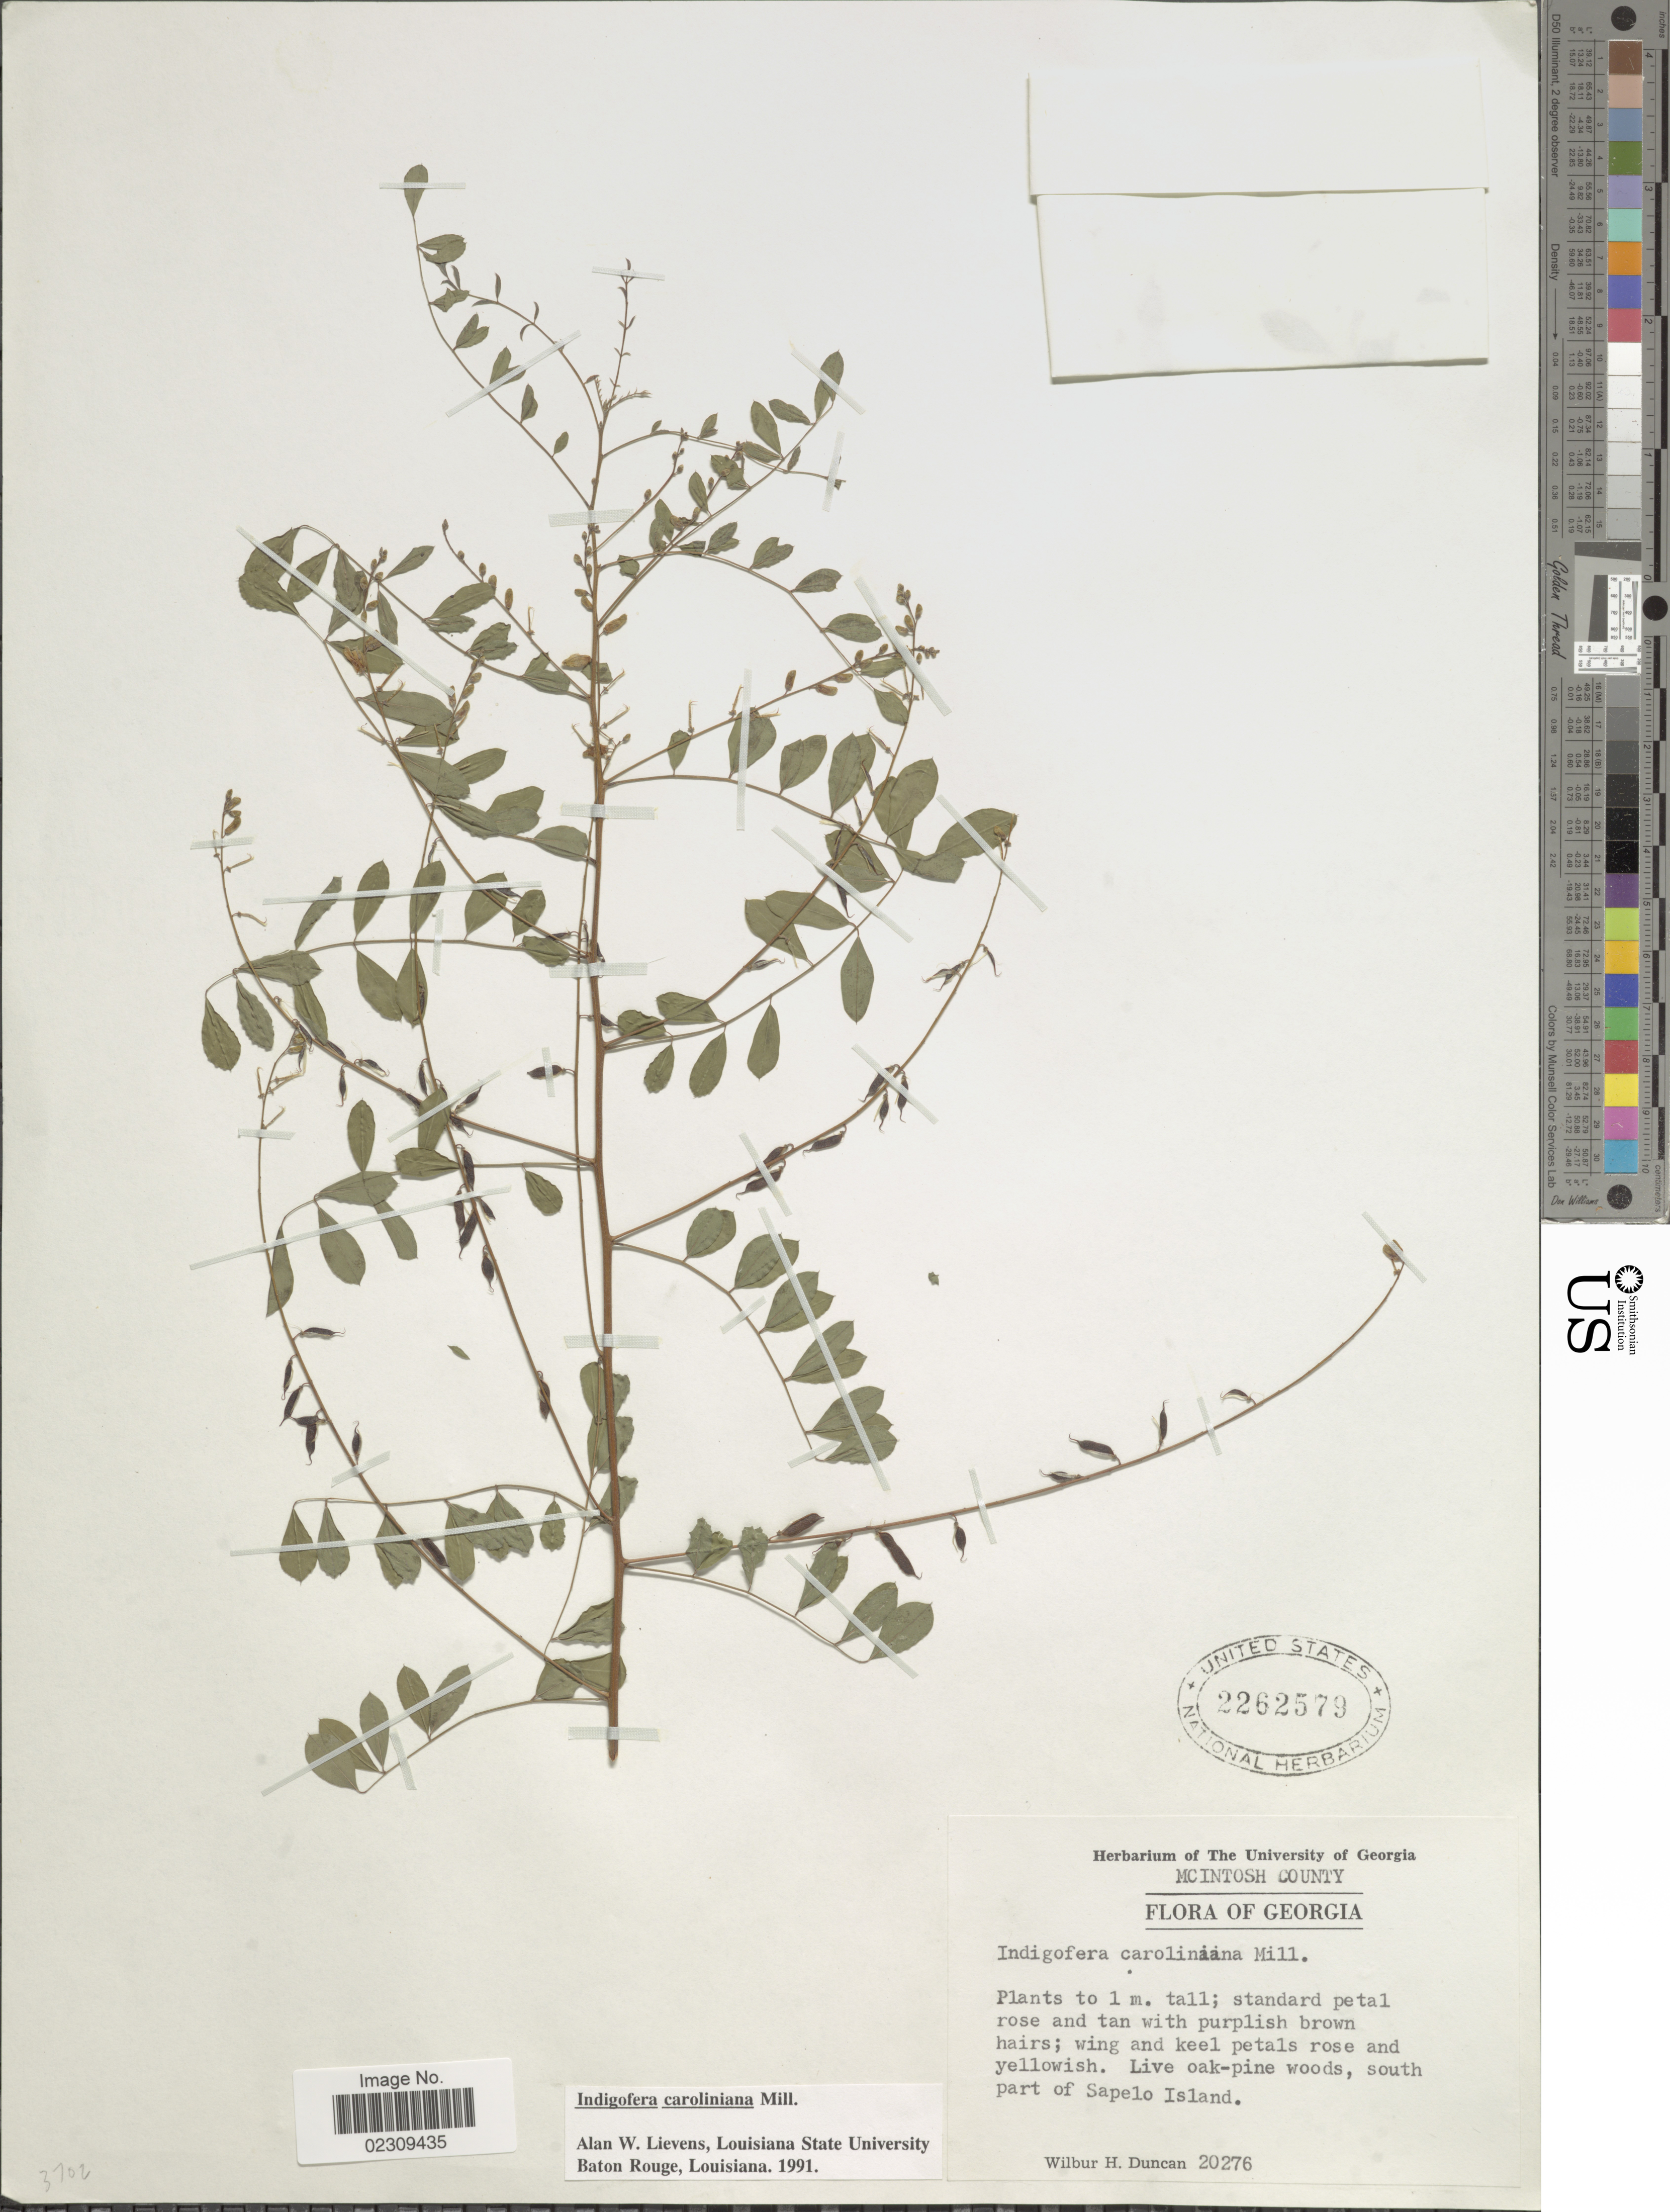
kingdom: Plantae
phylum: Tracheophyta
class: Magnoliopsida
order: Fabales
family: Fabaceae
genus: Indigofera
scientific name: Indigofera caroliniana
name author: Mill.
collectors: W. H. Duncan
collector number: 20276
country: United States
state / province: Georgia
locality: Mcintosch County, south part of Sapelo Island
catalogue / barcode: US 2262579